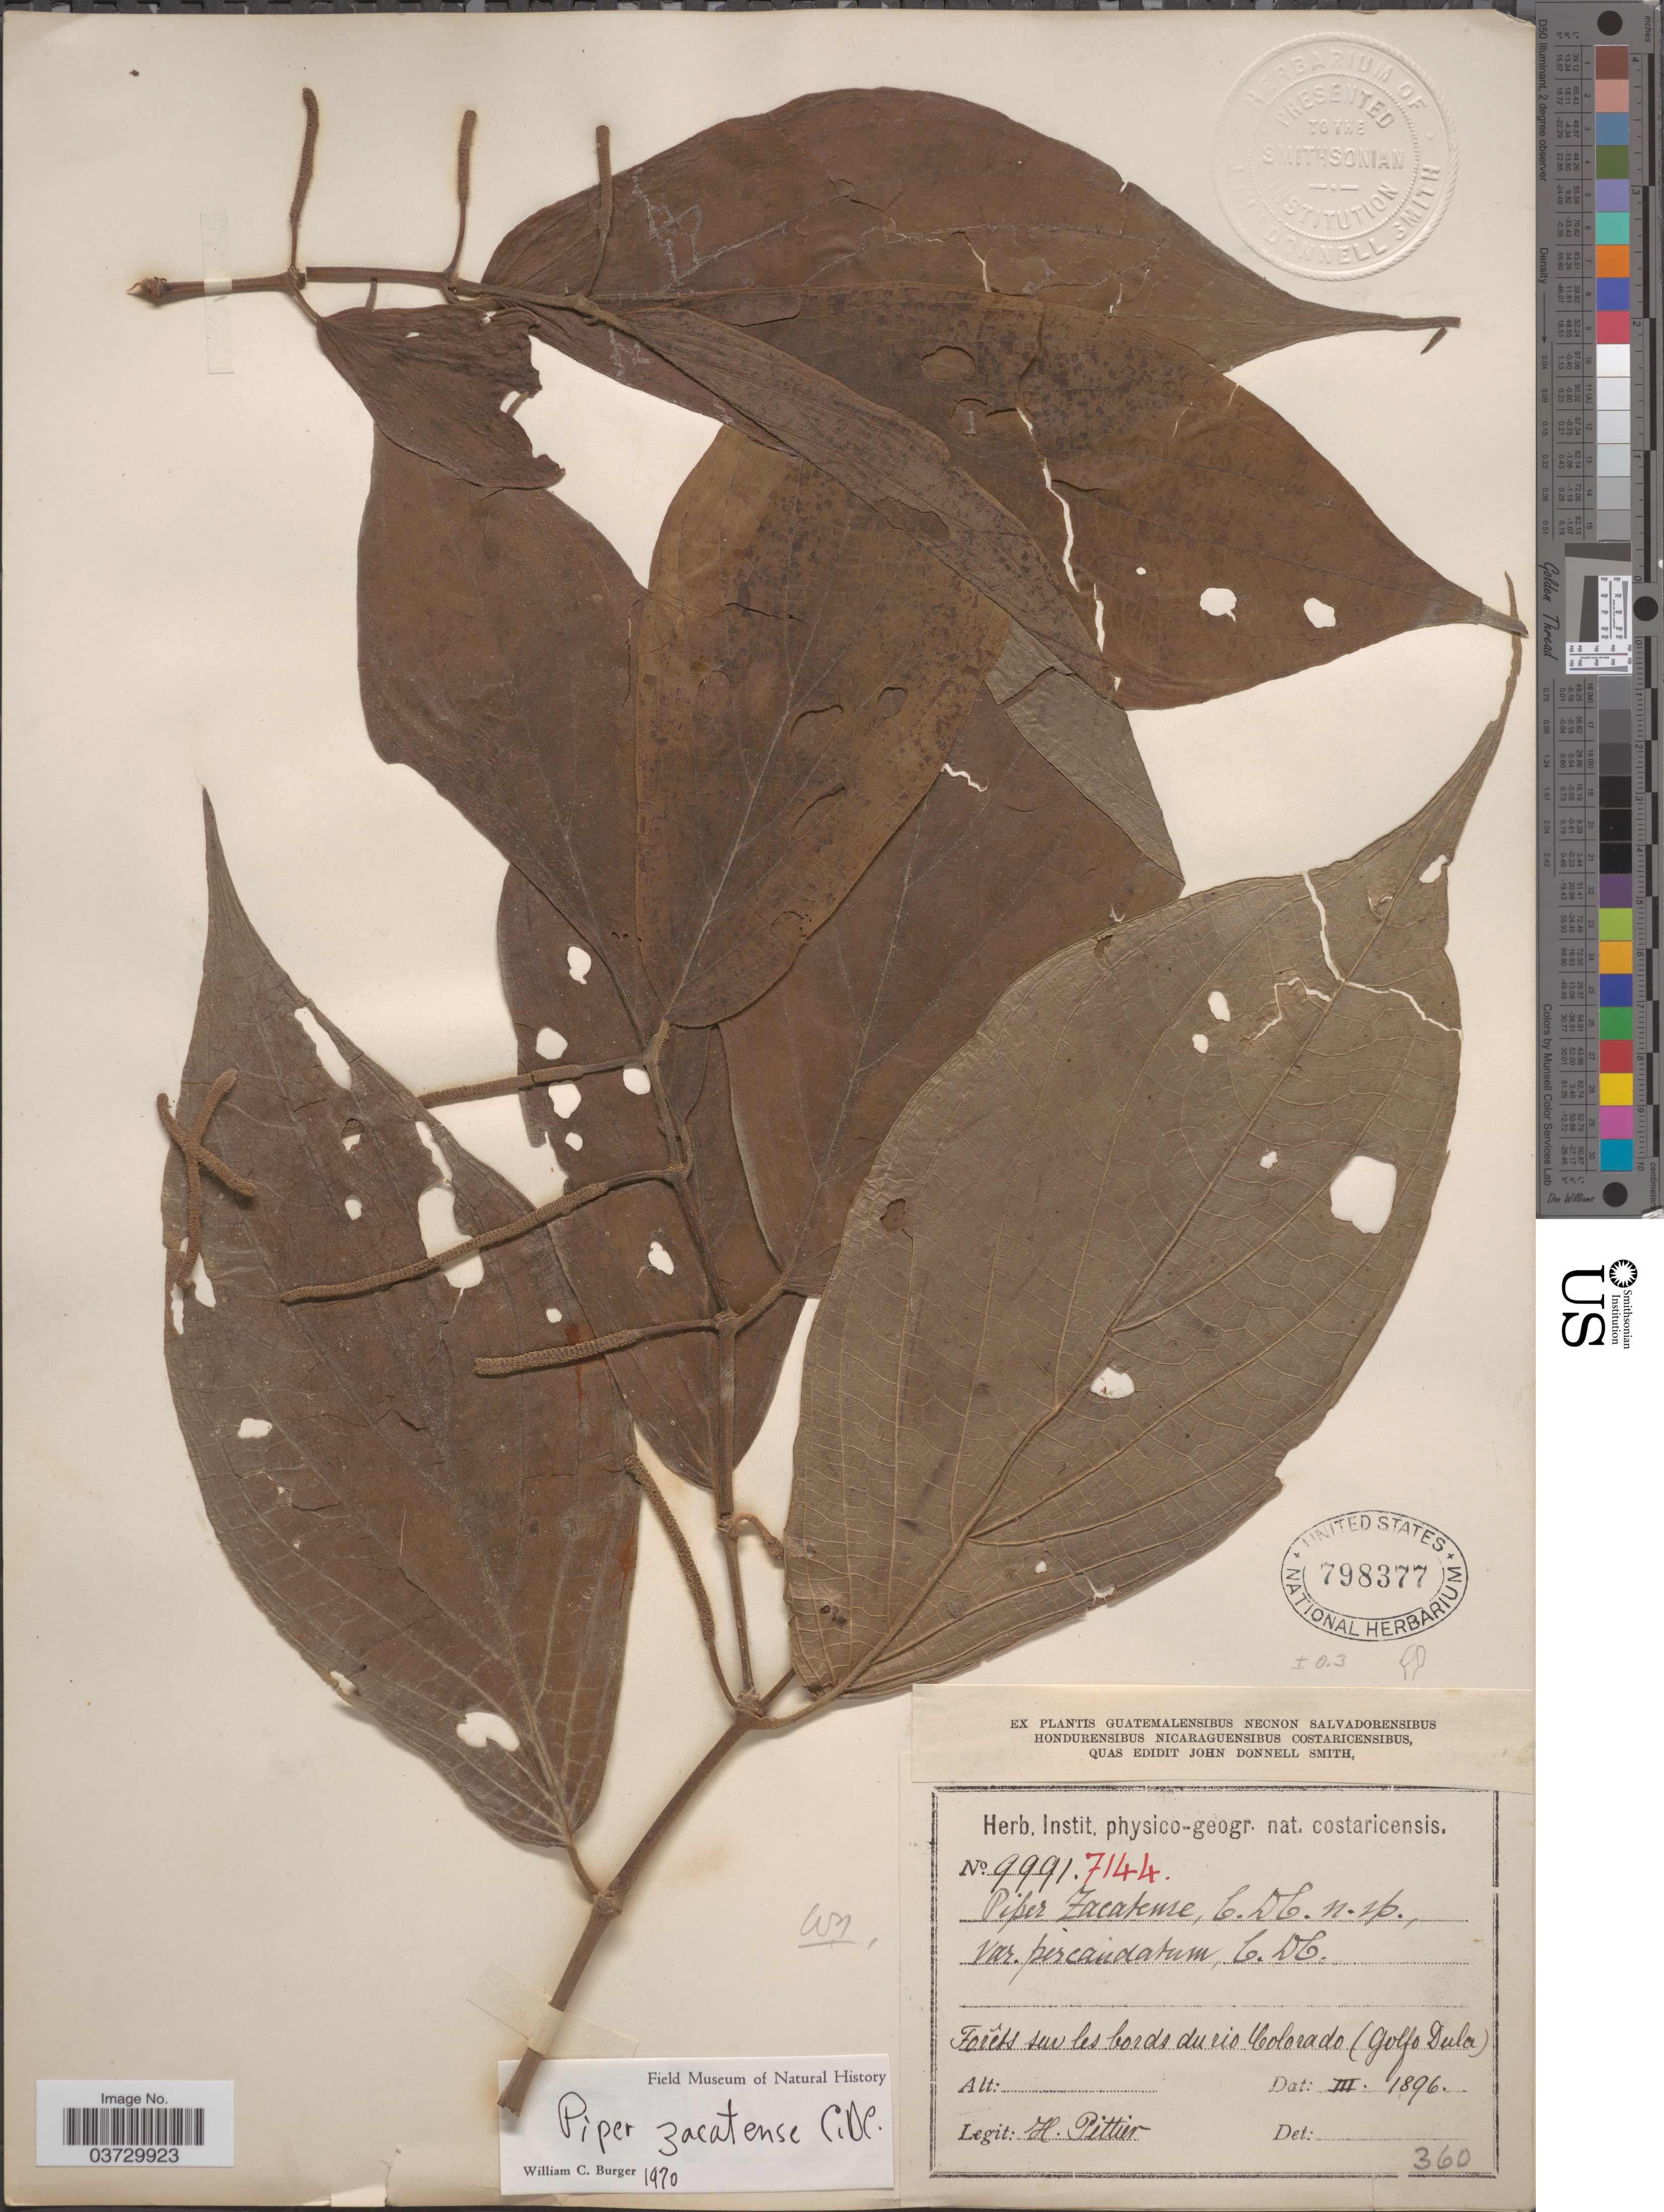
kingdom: Plantae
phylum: Tracheophyta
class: Magnoliopsida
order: Piperales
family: Piperaceae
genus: Piper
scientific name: Piper zacatense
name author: C. DC. in Pittier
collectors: H. F. Pittier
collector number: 9991/7144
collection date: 1896-03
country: Costa Rica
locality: Forêts sur les bords du rio Colorado (Golfo Dula).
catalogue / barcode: US 798377